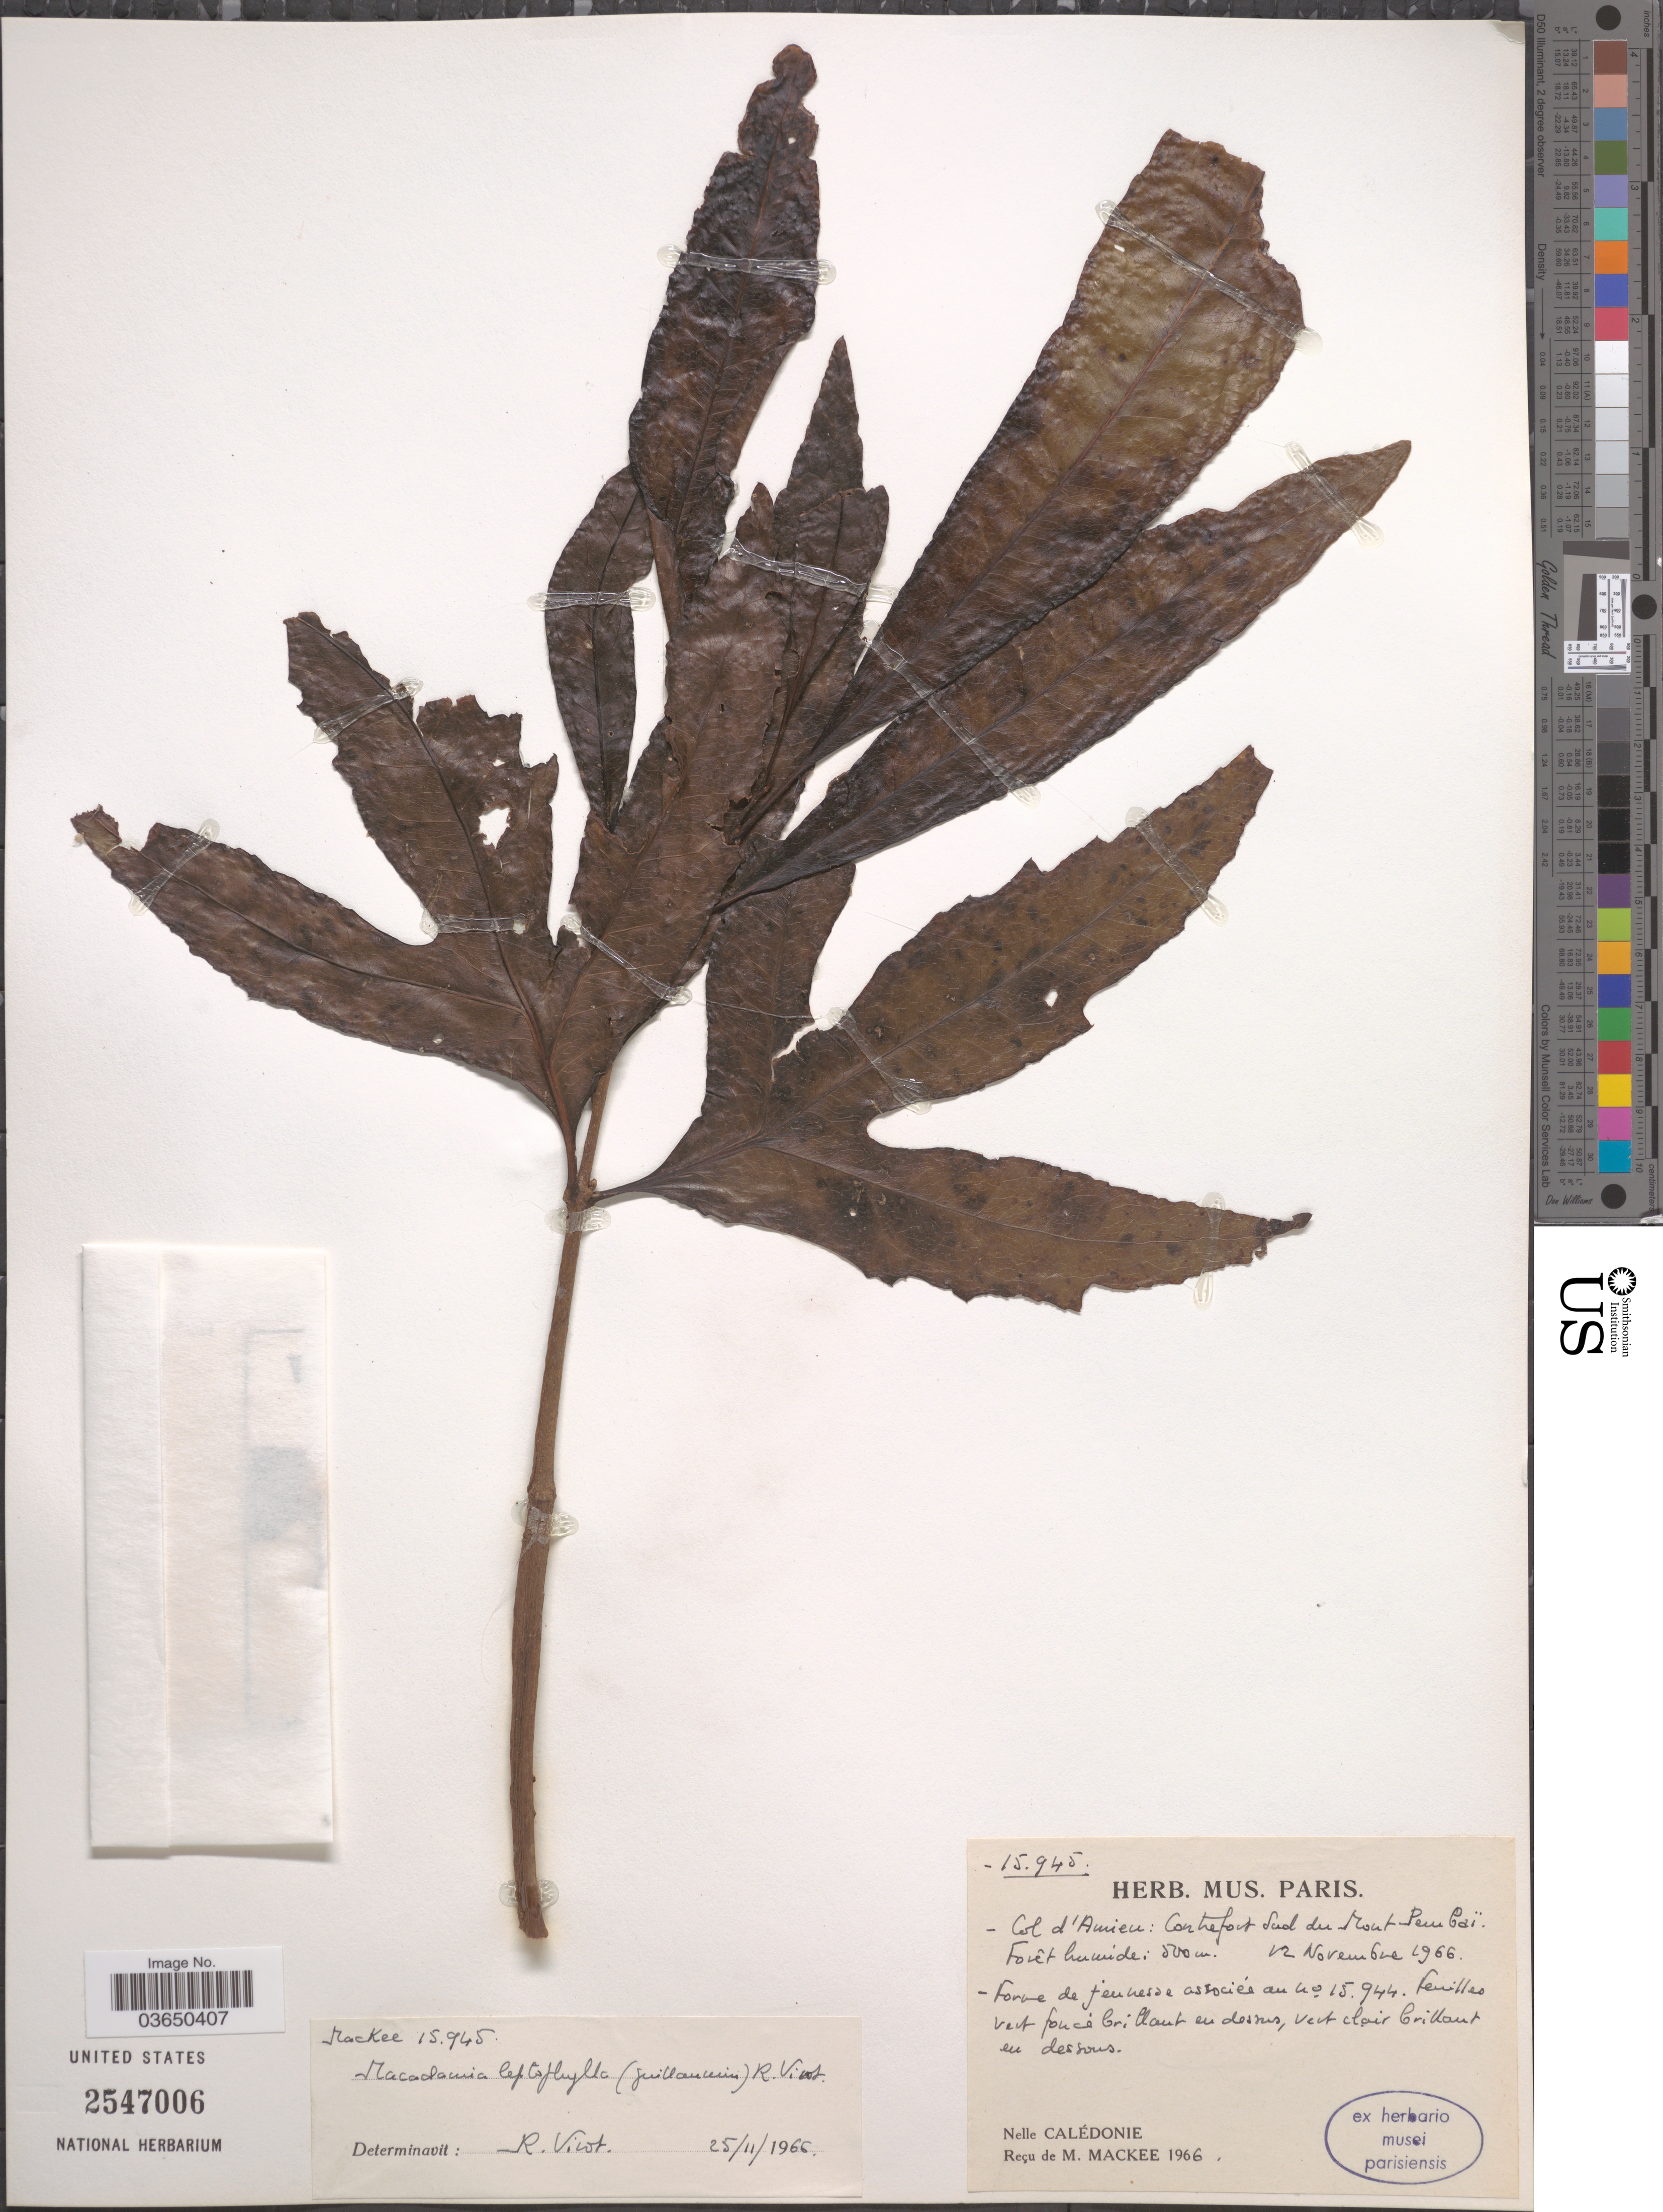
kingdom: Plantae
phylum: Tracheophyta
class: Magnoliopsida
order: Proteales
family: Proteaceae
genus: Macadamia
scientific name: Macadamia leptophylla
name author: (Guillaumin) R. Virot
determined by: Strong, Mark T., (BOT), Smithsonian Institution - National Museum of Natural History (UNITED STATES)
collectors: M. Mackee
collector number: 15945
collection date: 1966-11-12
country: New Caledonia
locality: Col d'Amieu: Contrefort Sud du Mont Peni Gaï. [interpreted] Nelle Calédonie.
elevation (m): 500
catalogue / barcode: US 2547006